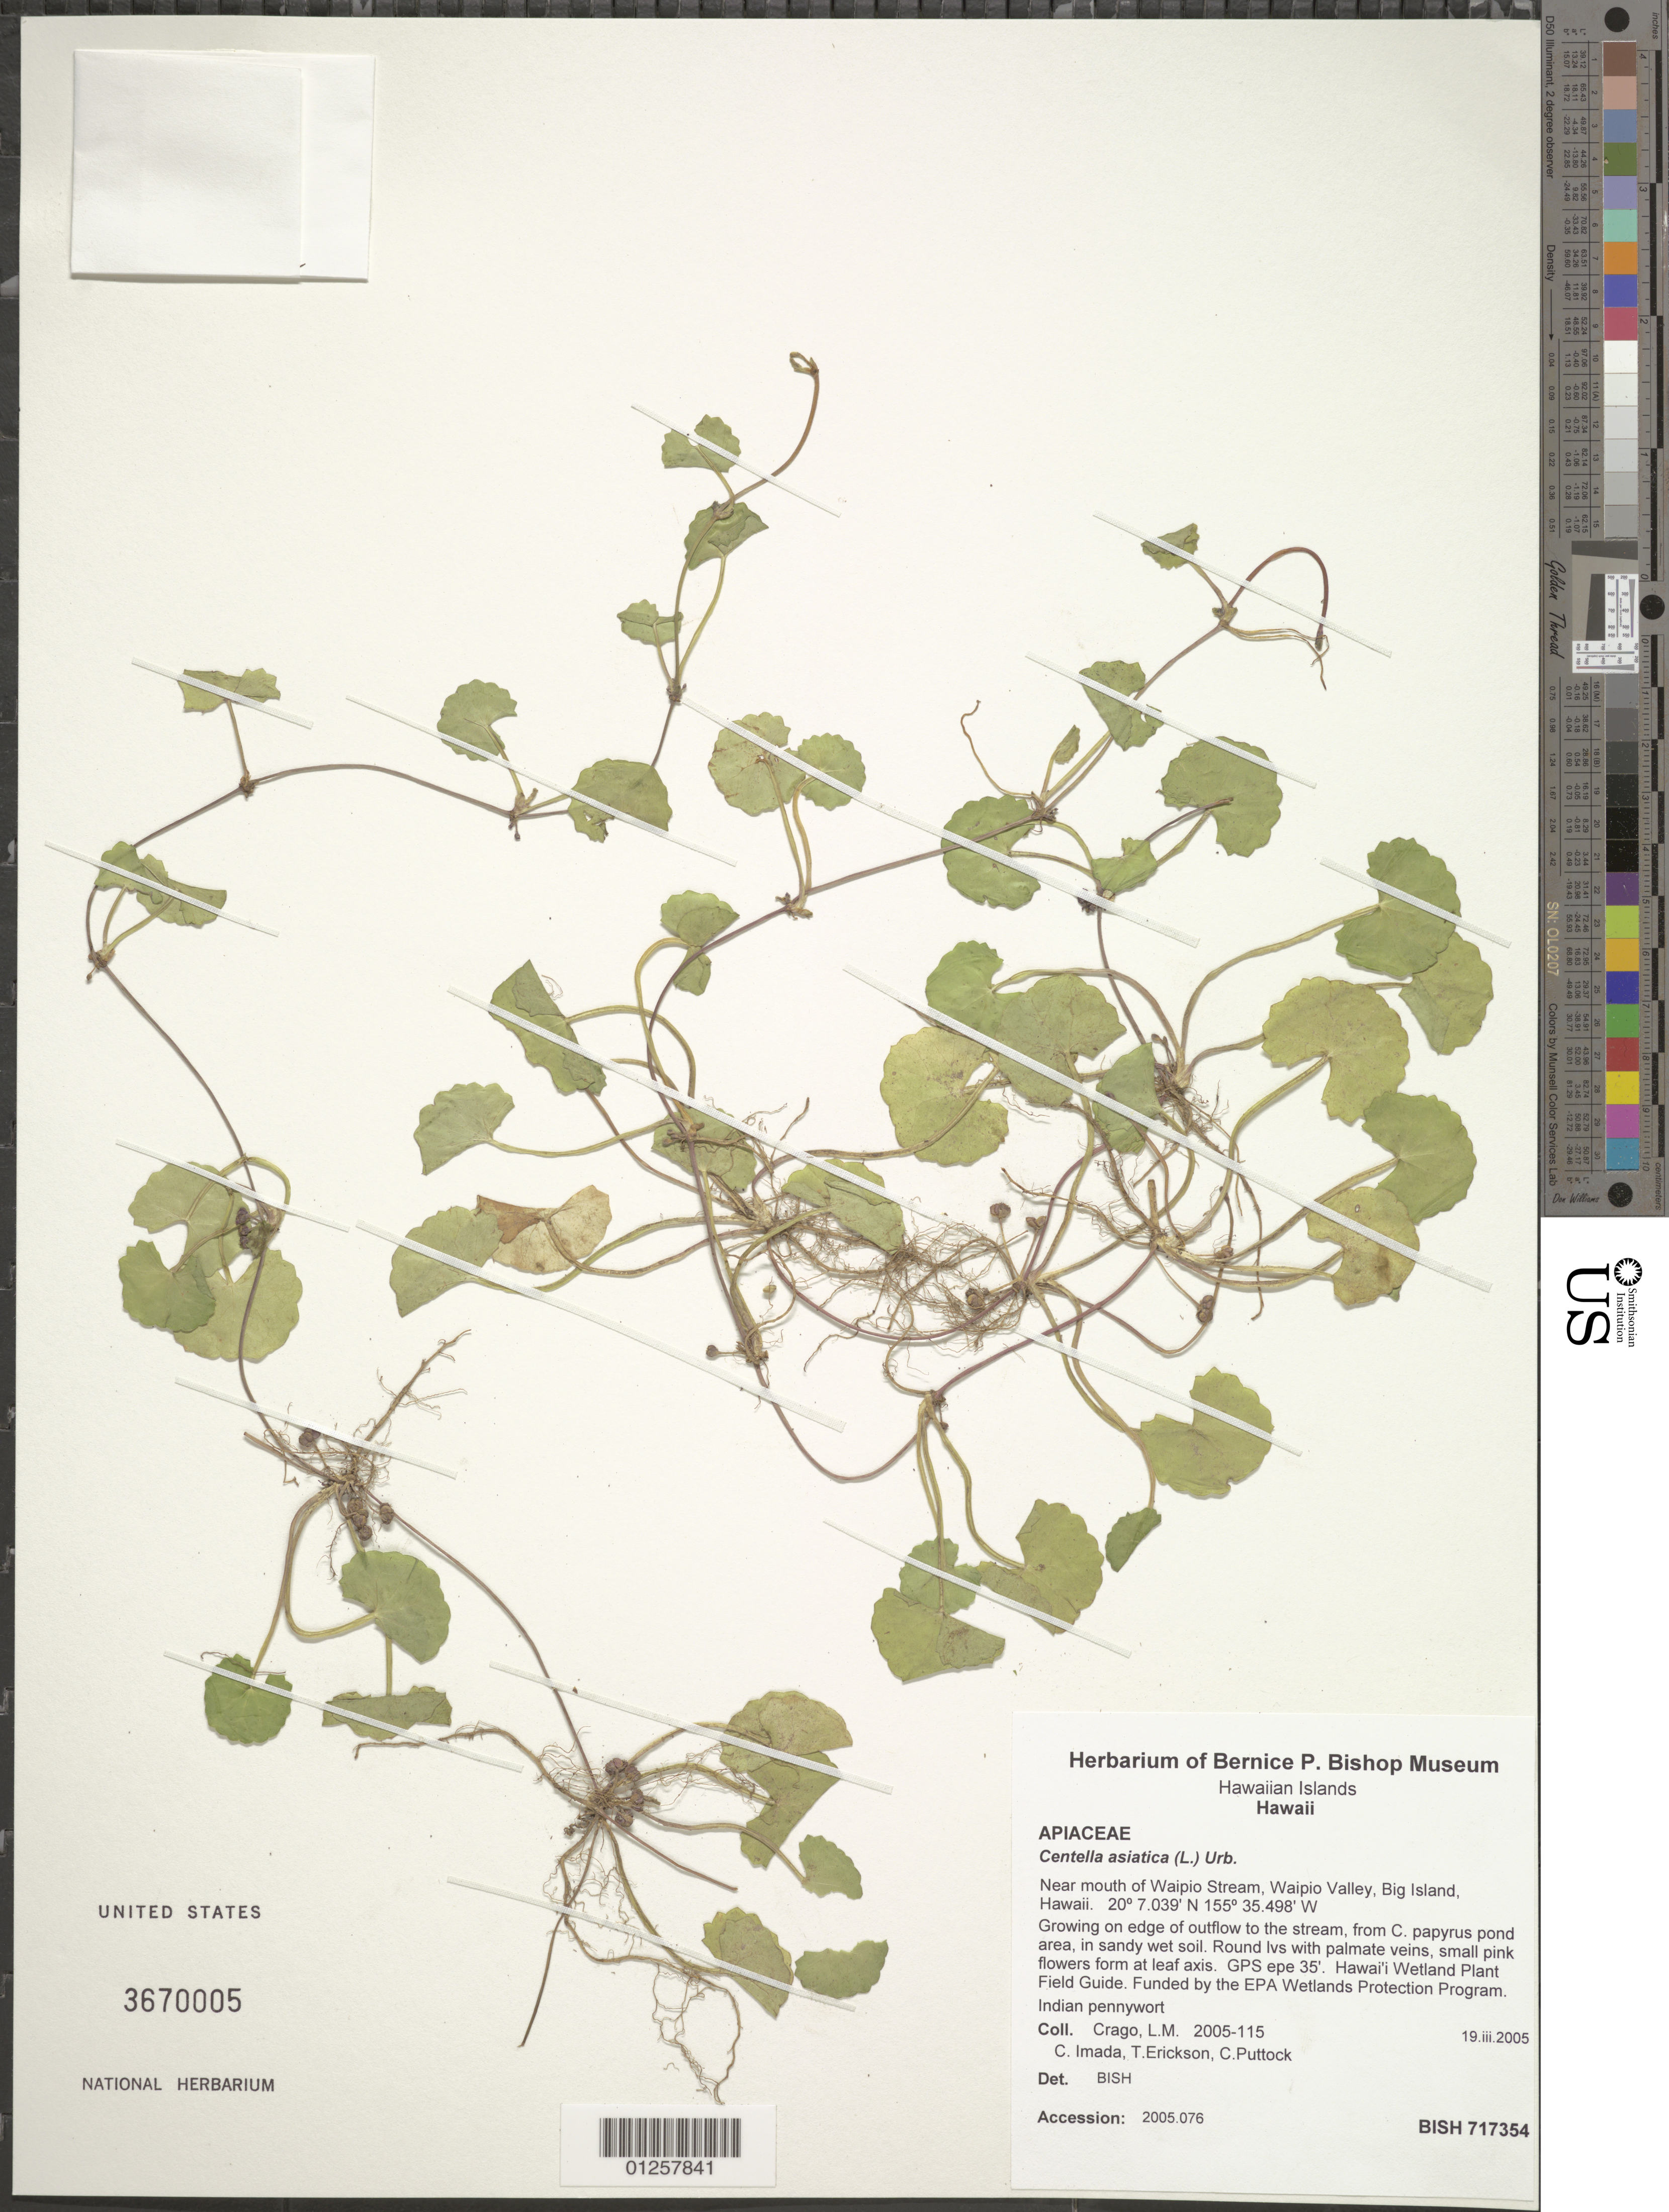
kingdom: Plantae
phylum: Tracheophyta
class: Magnoliopsida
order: Apiales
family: Apiaceae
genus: Centella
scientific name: Centella asiatica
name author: (L.) Urb.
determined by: BISH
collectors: L. Crago, C. Imada, T. Erickson & C. Puttock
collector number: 2005-115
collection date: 2005-03-19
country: United States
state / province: Hawaii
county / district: Hawaii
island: Hawaii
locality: Near mouth of Waipio Stream, Waipio Valley, Big Island.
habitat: On edge of outflow to the stream, in sandy wet soil.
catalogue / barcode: US 3670005